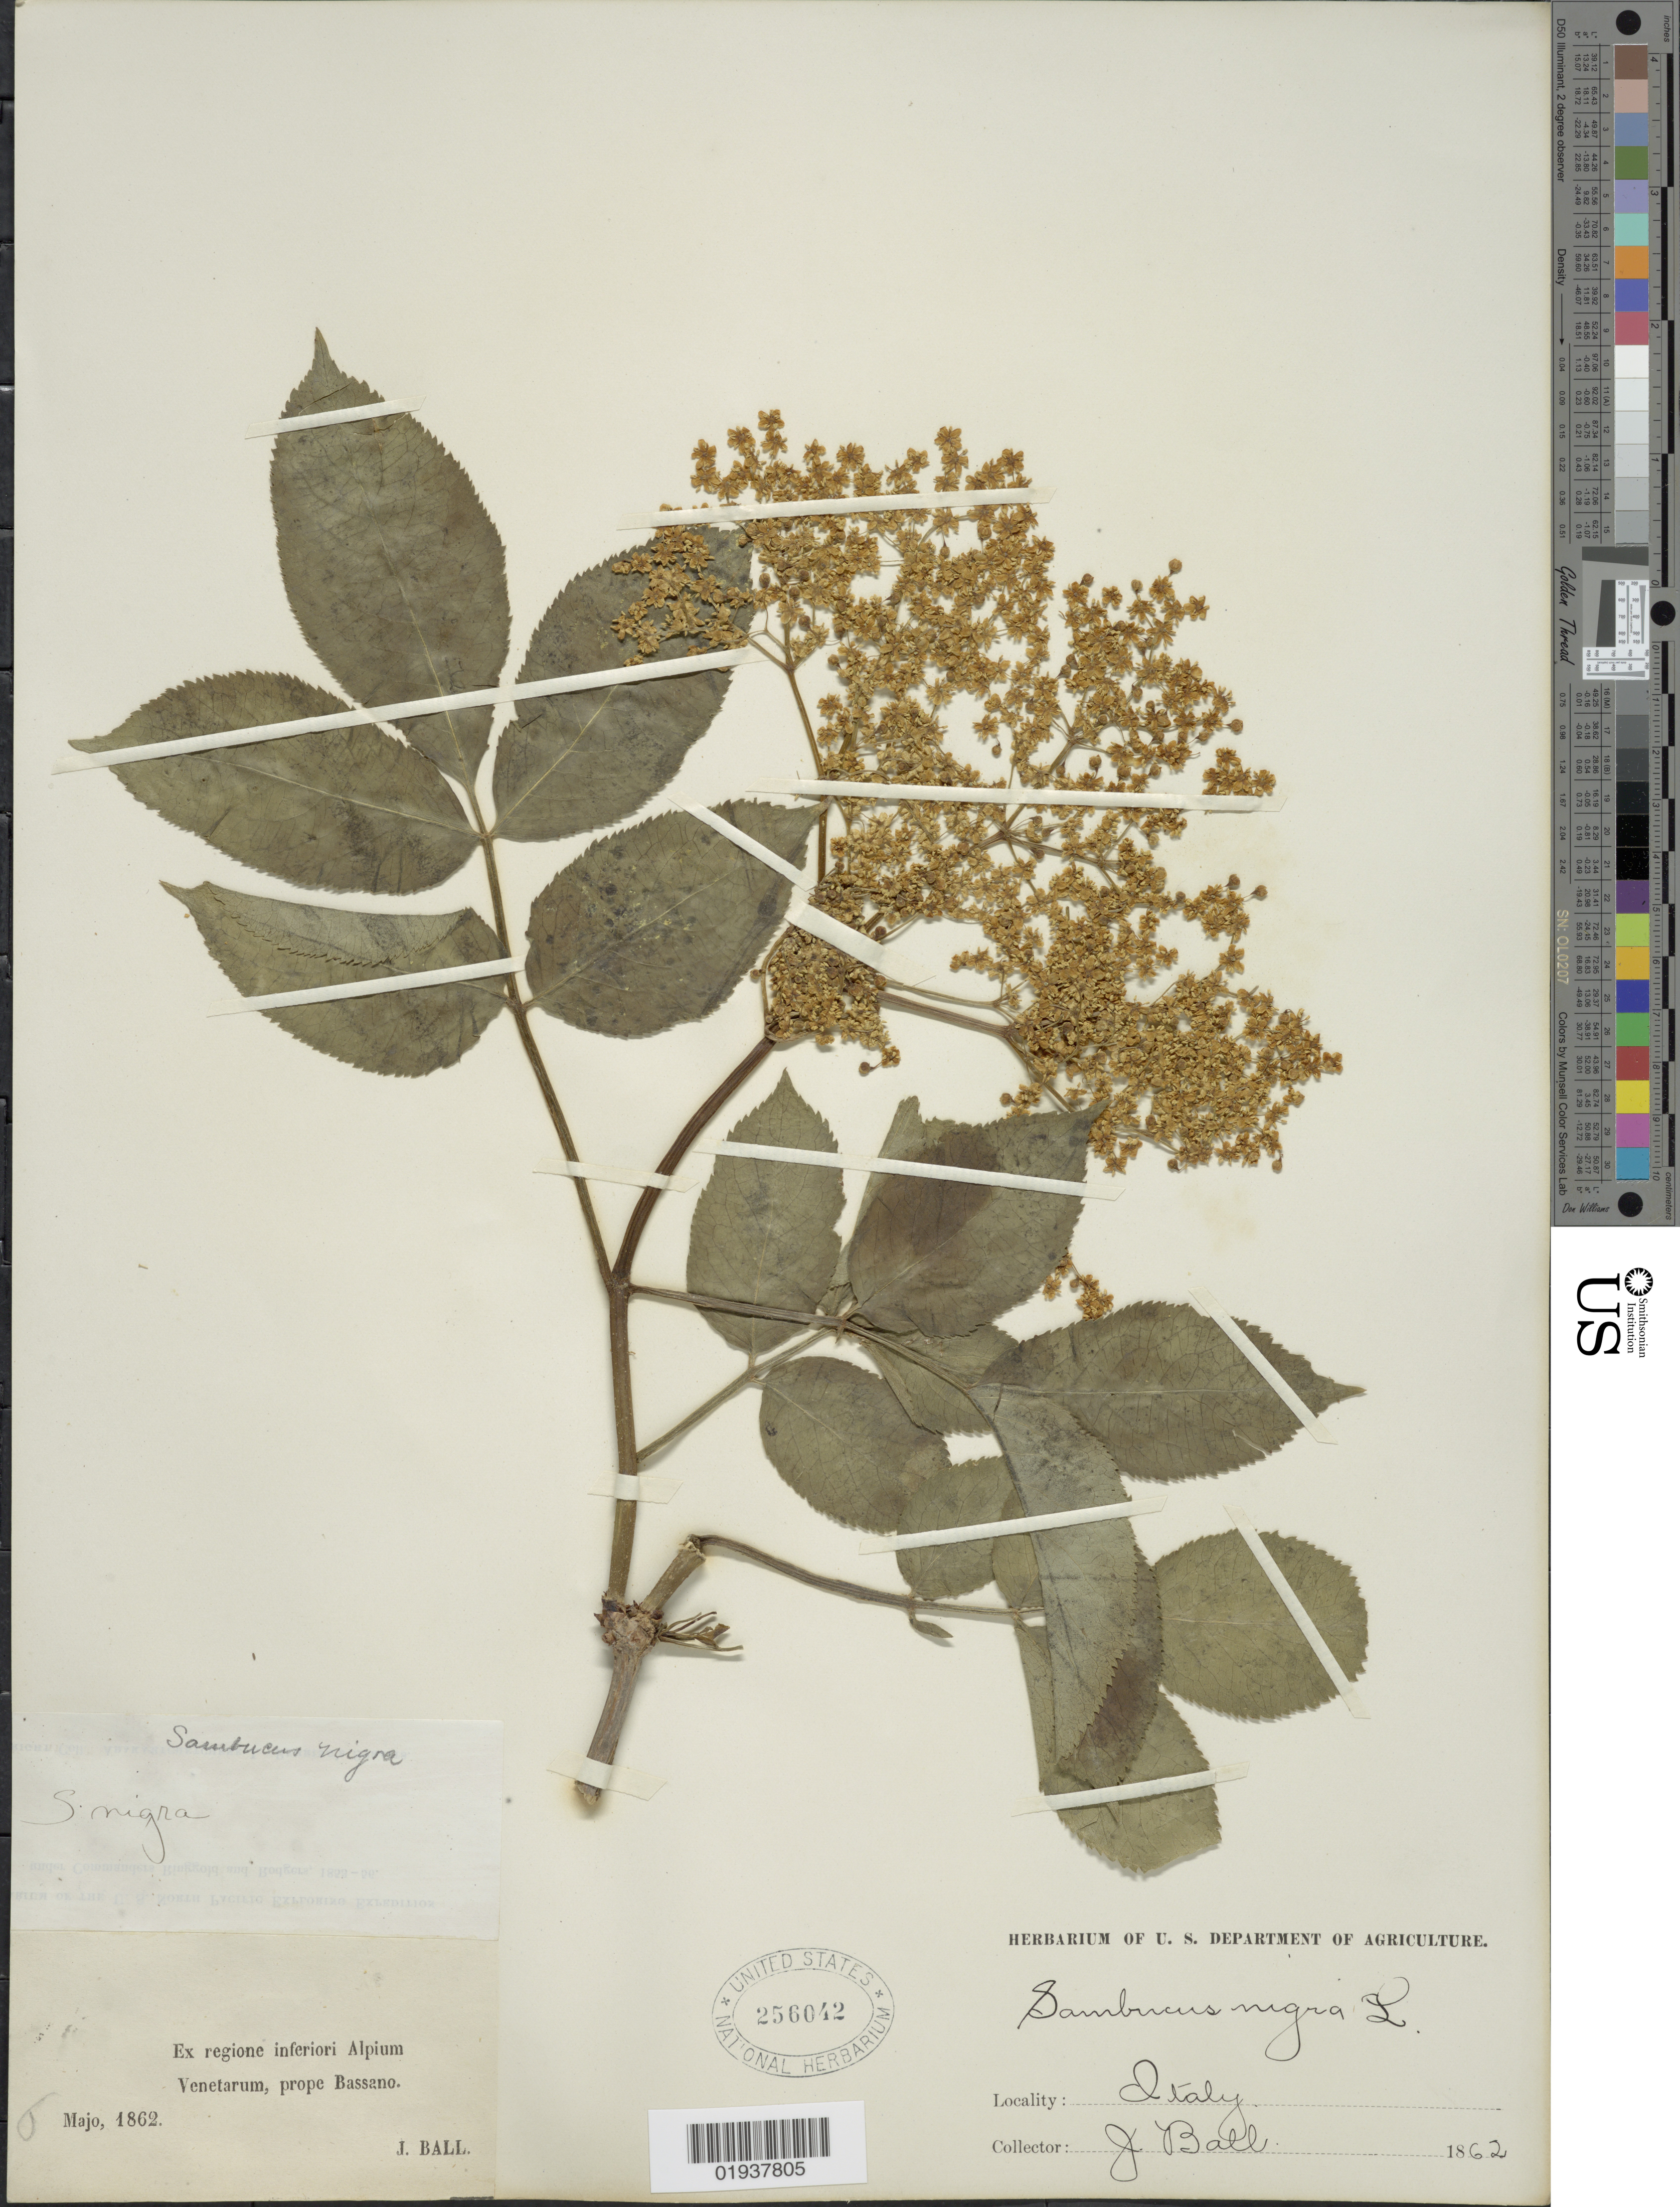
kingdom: Plantae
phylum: Tracheophyta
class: Magnoliopsida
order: Dipsacales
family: Viburnaceae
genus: Sambucus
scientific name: Sambucus nigra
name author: L.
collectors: J. Ball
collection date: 1862-05-06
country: Italy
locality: Prope Bassano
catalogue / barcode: US 256042